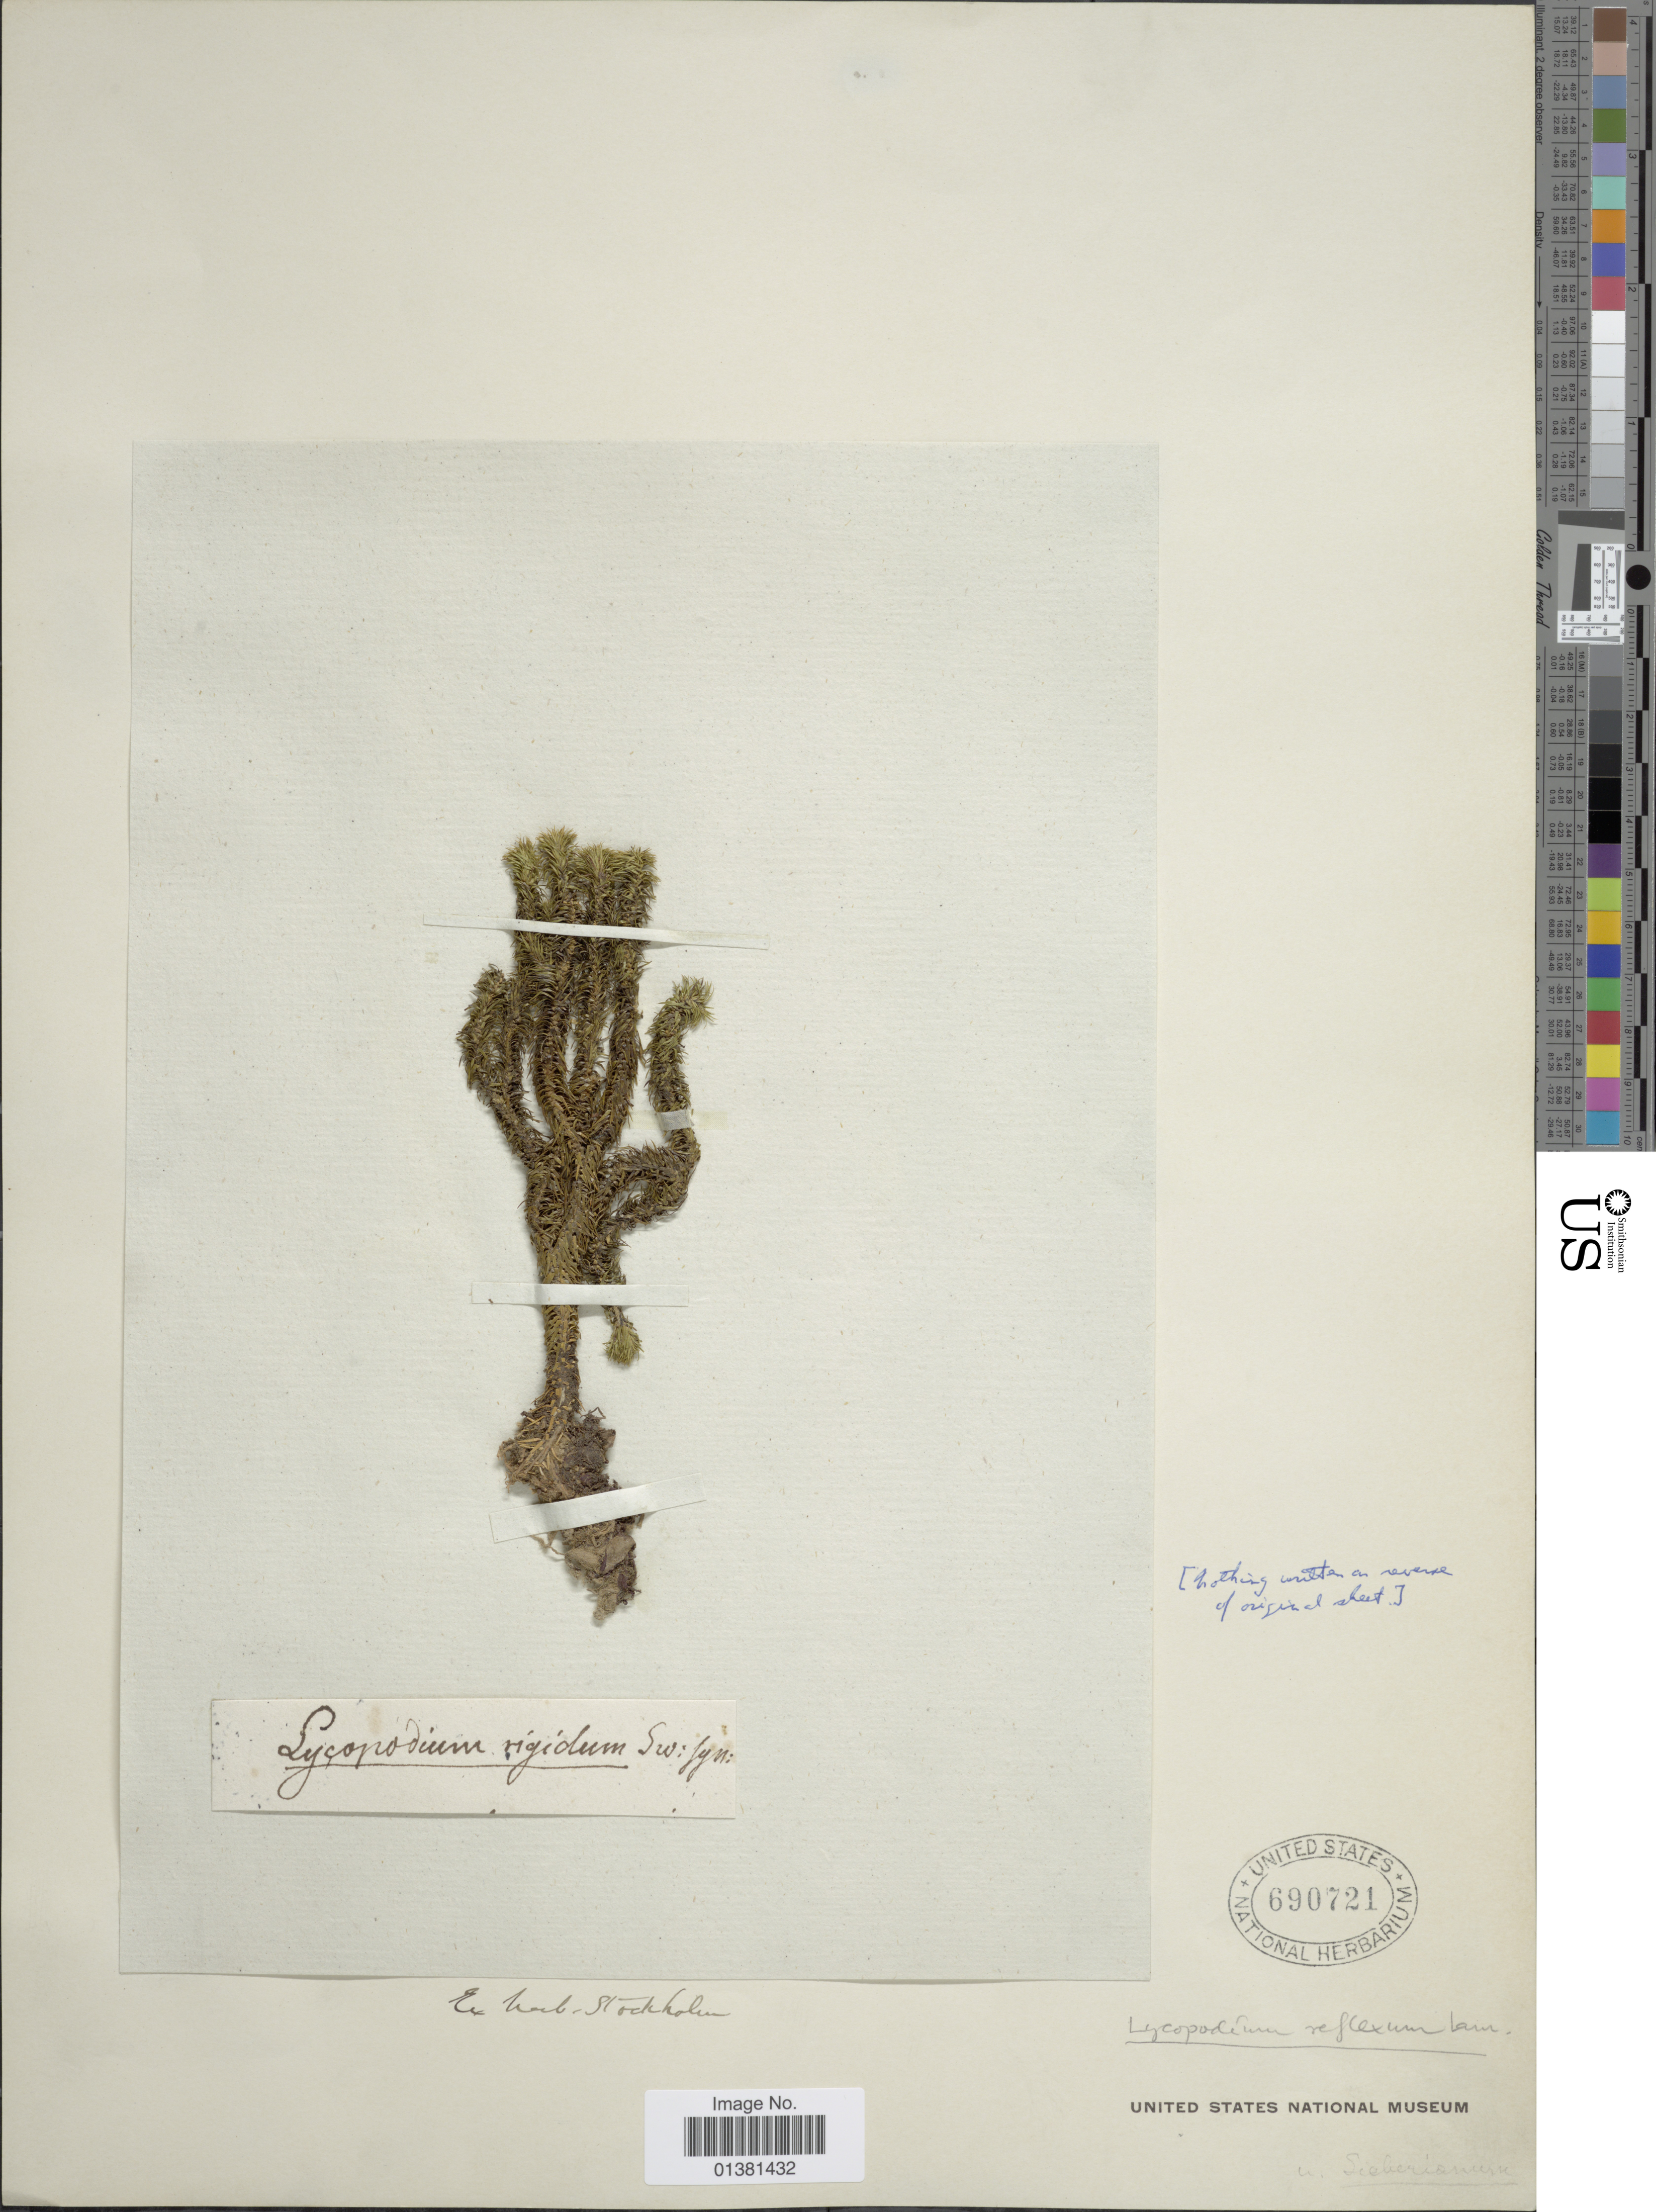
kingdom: Plantae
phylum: Tracheophyta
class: Lycopodiopsida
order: Lycopodiales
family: Lycopodiaceae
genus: Phlegmariurus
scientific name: Phlegmariurus reflexus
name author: (Lam.) B. Øllg.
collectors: ex herb. Stockholm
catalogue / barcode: US 690721